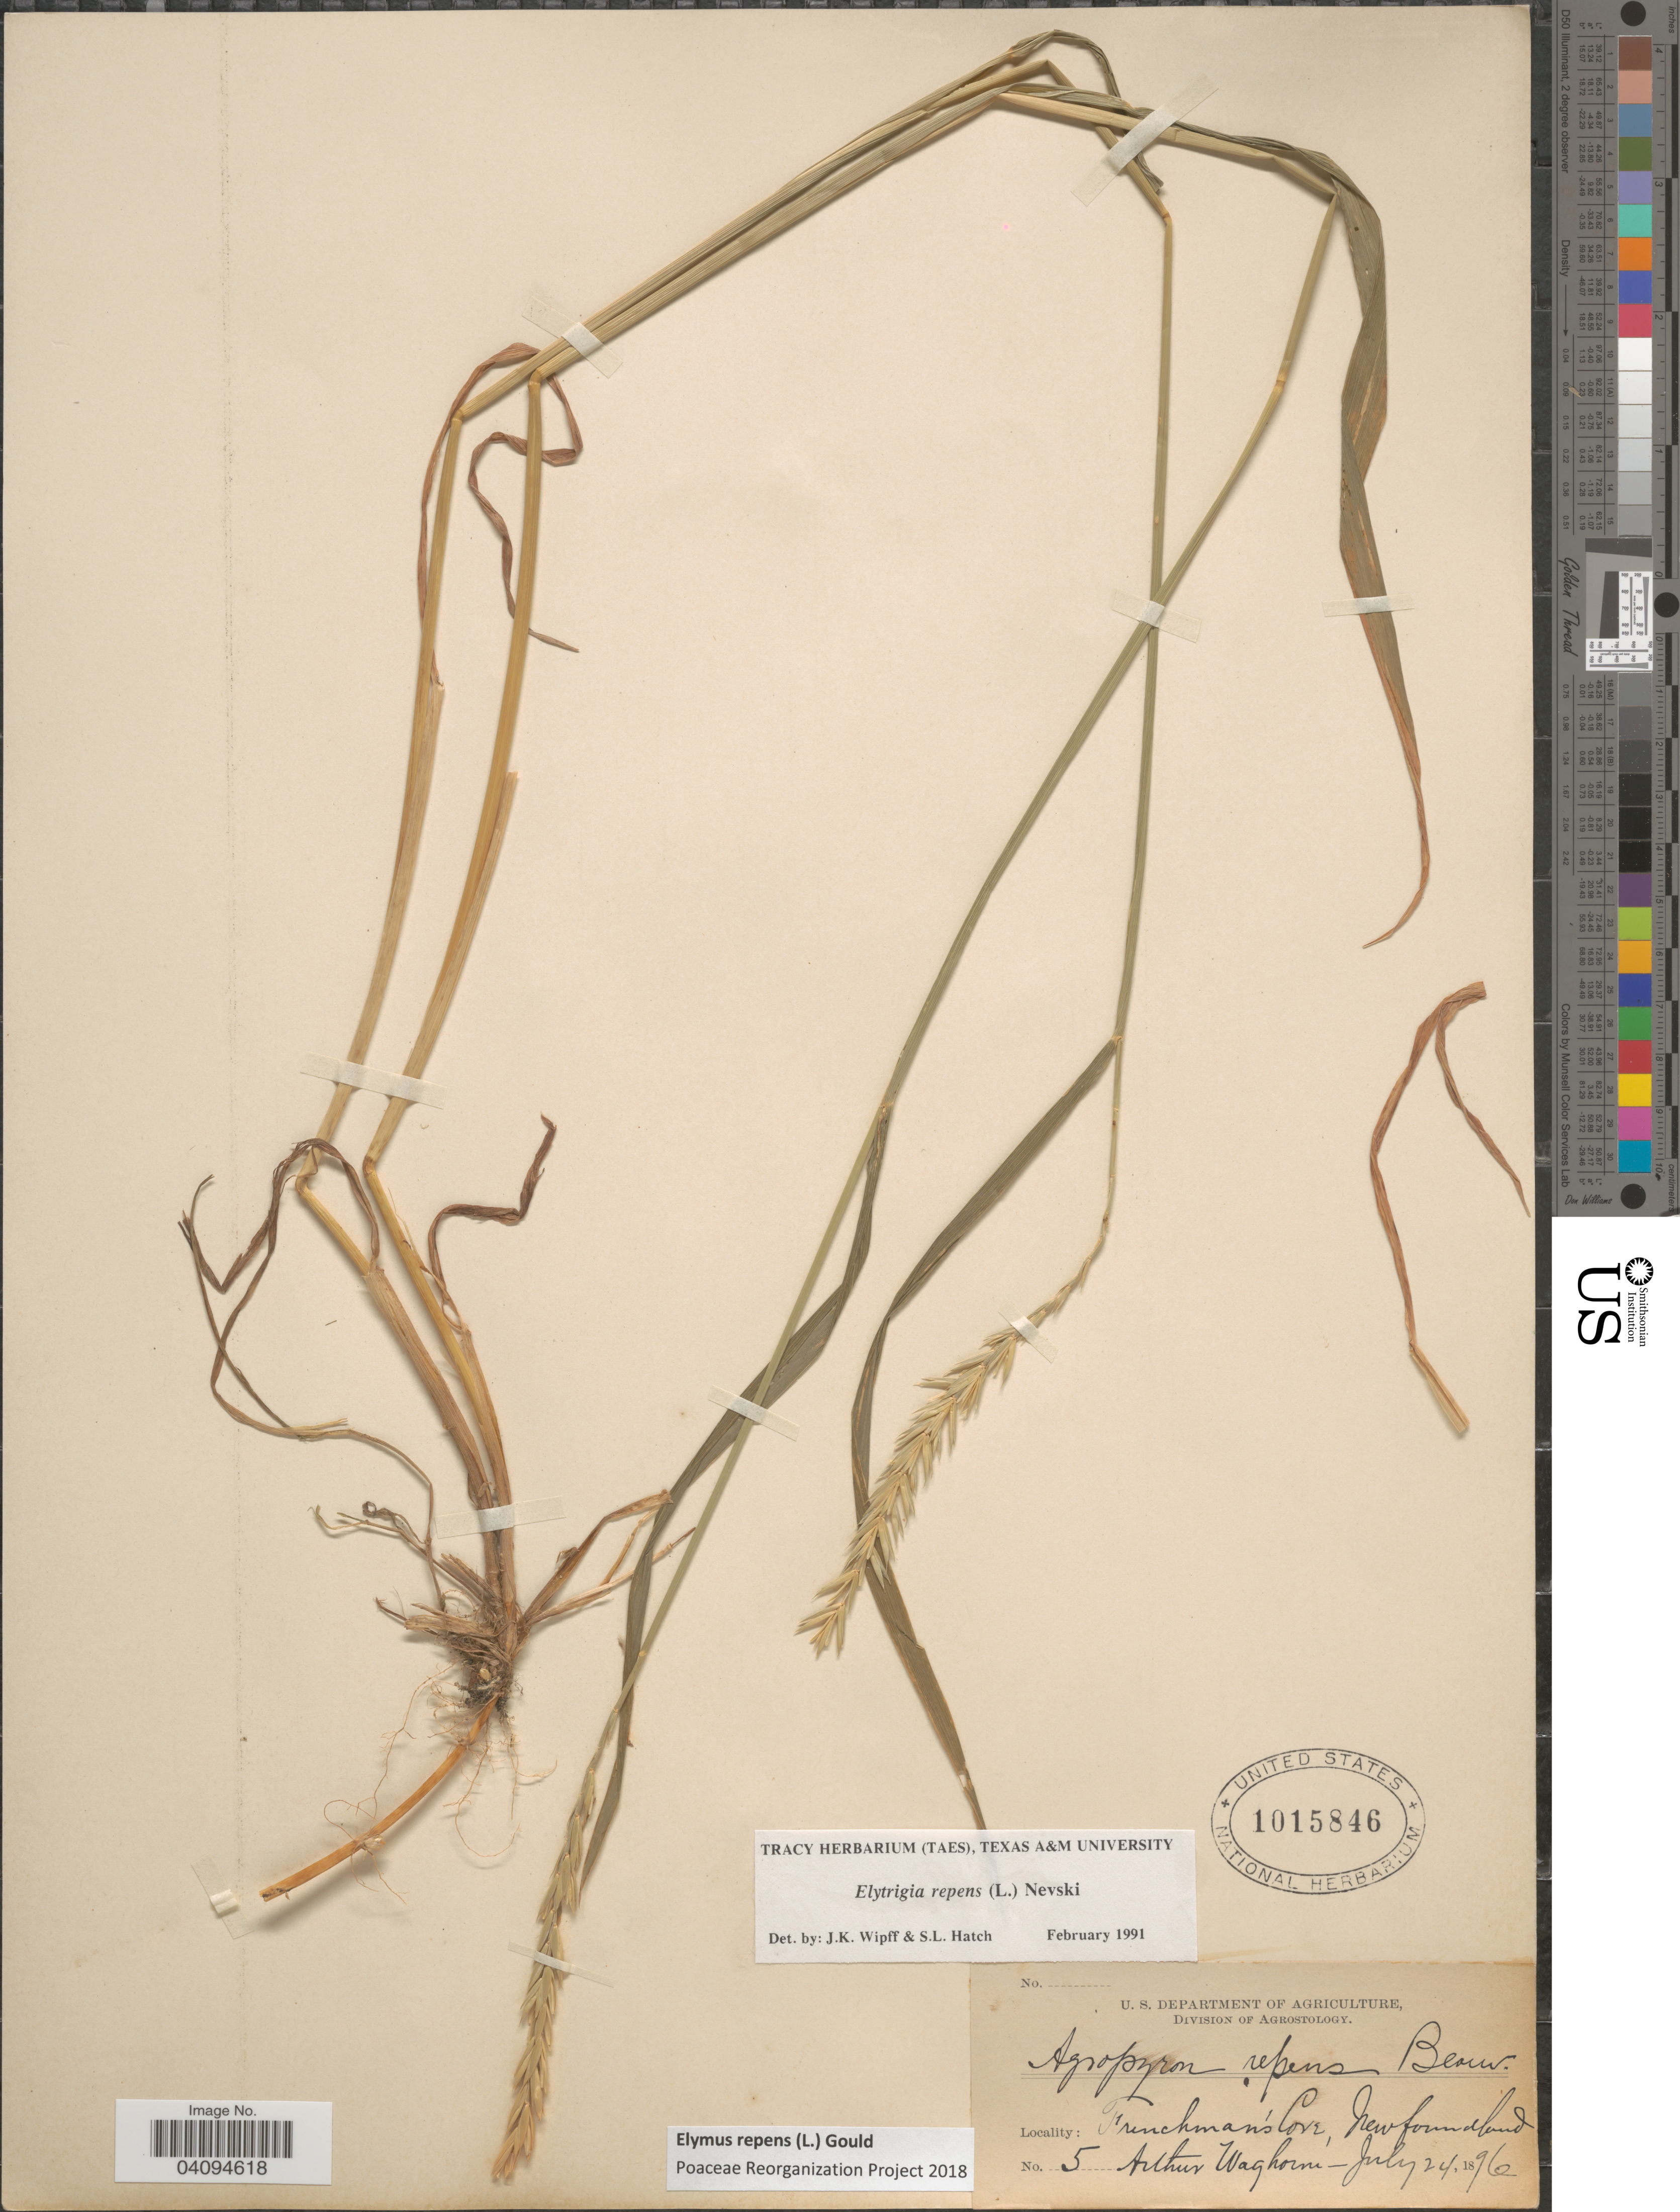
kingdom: Plantae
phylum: Tracheophyta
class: Liliopsida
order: Poales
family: Poaceae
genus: Elymus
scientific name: Elymus repens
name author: (L.) Gould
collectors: A. Waghorne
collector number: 5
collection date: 1896-07-24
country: Canada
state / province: Newfoundland and Labrador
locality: Frenchman's Cove.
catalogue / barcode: US 1015846